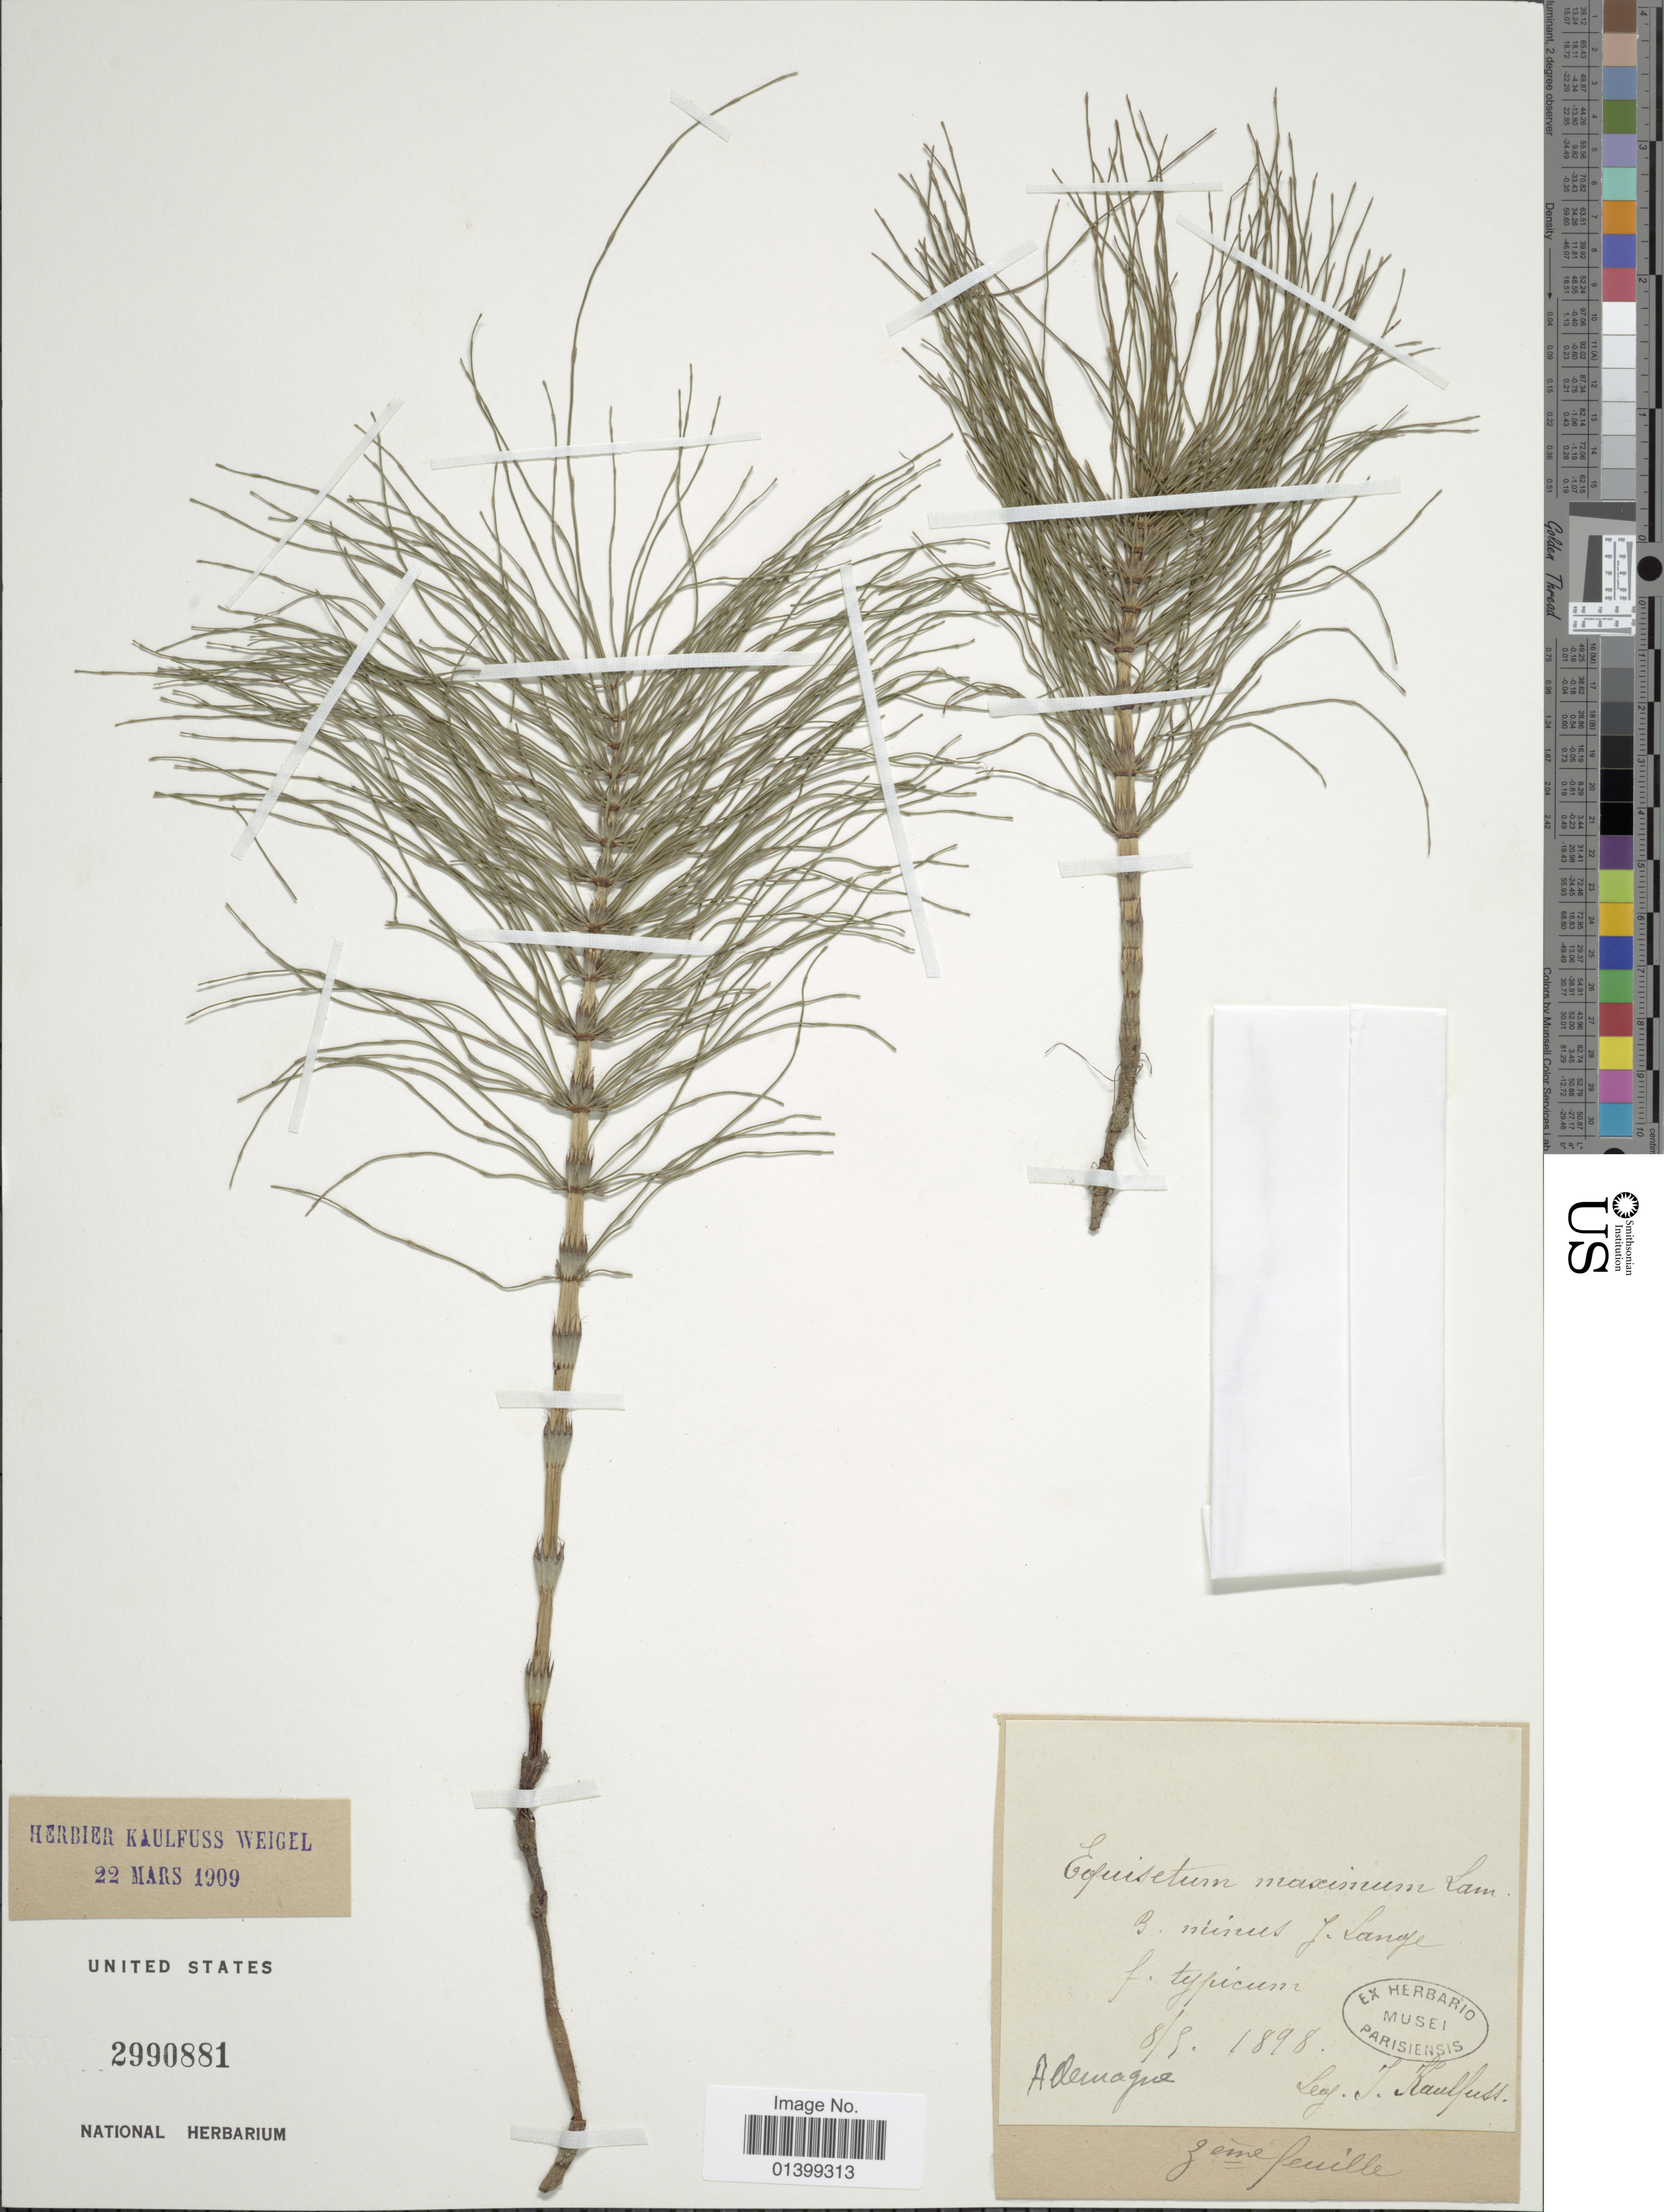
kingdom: Plantae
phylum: Tracheophyta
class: Polypodiopsida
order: Equisetales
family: Equisetaceae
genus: Equisetum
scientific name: Equisetum telmateia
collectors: J. S. Kaulfuss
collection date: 1898-05-08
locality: Ademague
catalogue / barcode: US 2990881